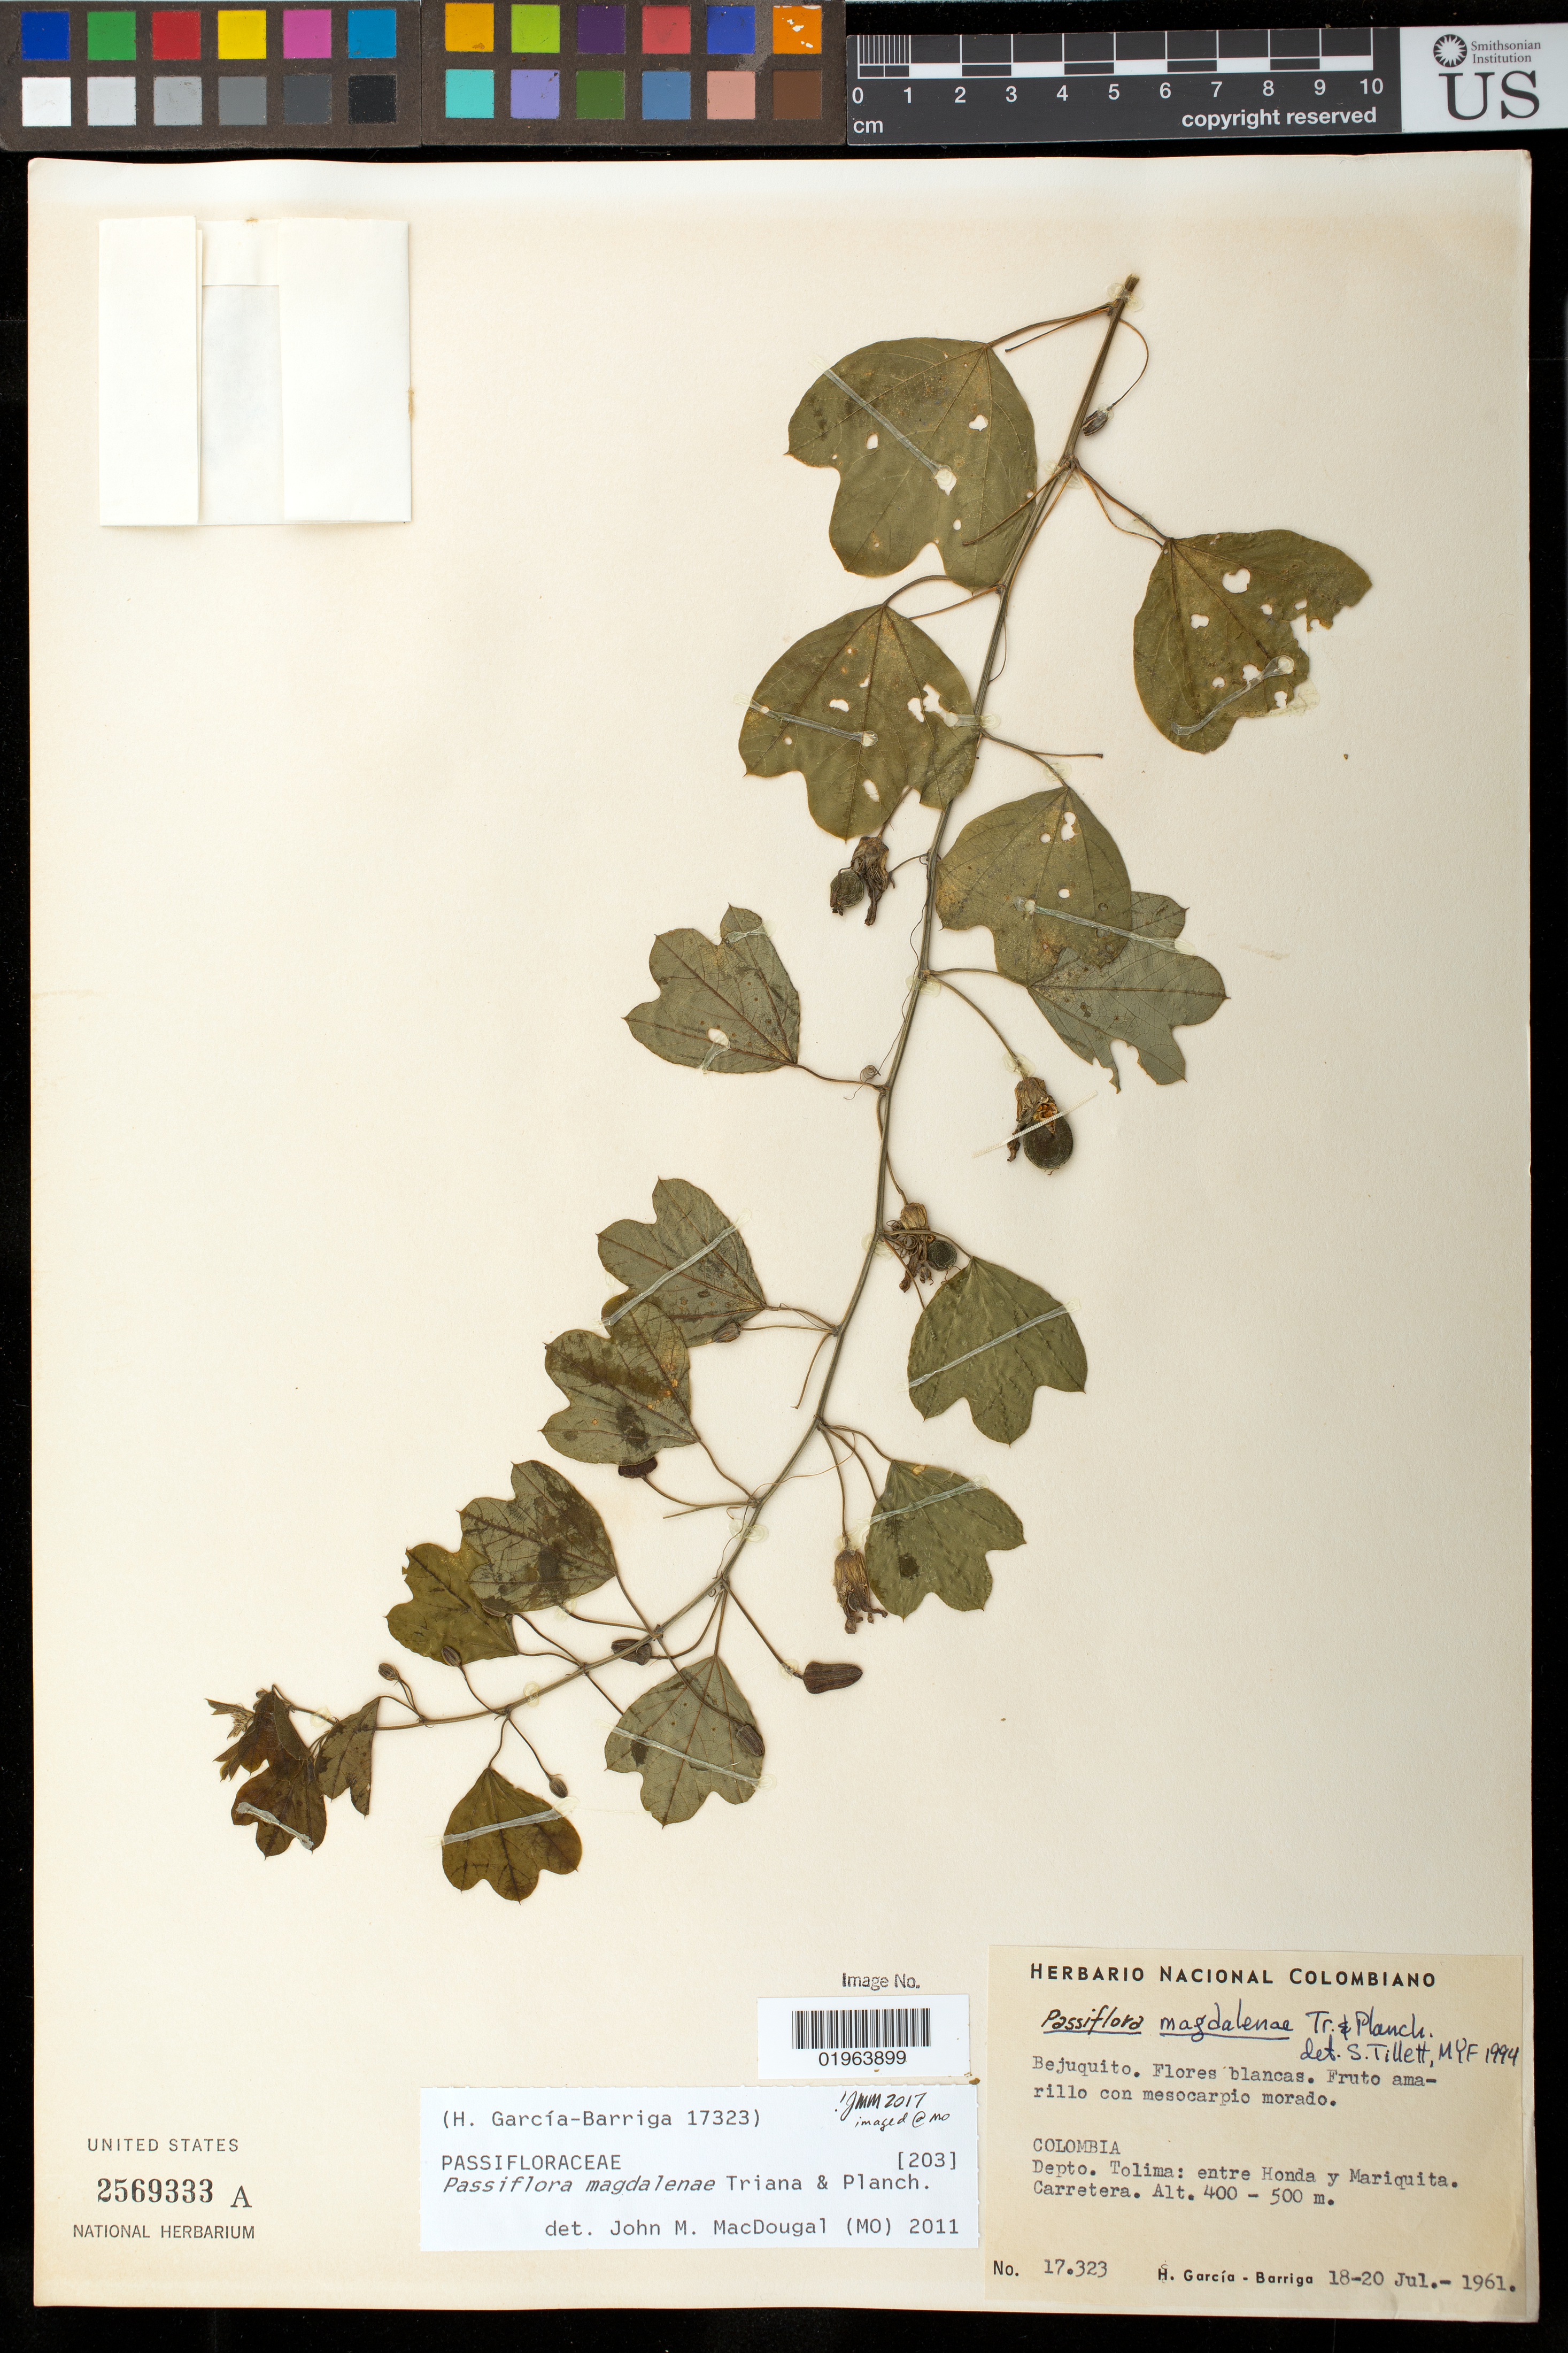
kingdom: Plantae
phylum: Tracheophyta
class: Magnoliopsida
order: Malpighiales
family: Passifloraceae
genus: Passiflora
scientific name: Passiflora magdalenae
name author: Triana & Planch.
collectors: H. García Barriga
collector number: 17323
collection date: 1961-07-18/1961-07-20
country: Colombia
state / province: Tolima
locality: Entre Honda y Mariquita, carretera.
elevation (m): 400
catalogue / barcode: US 2569333